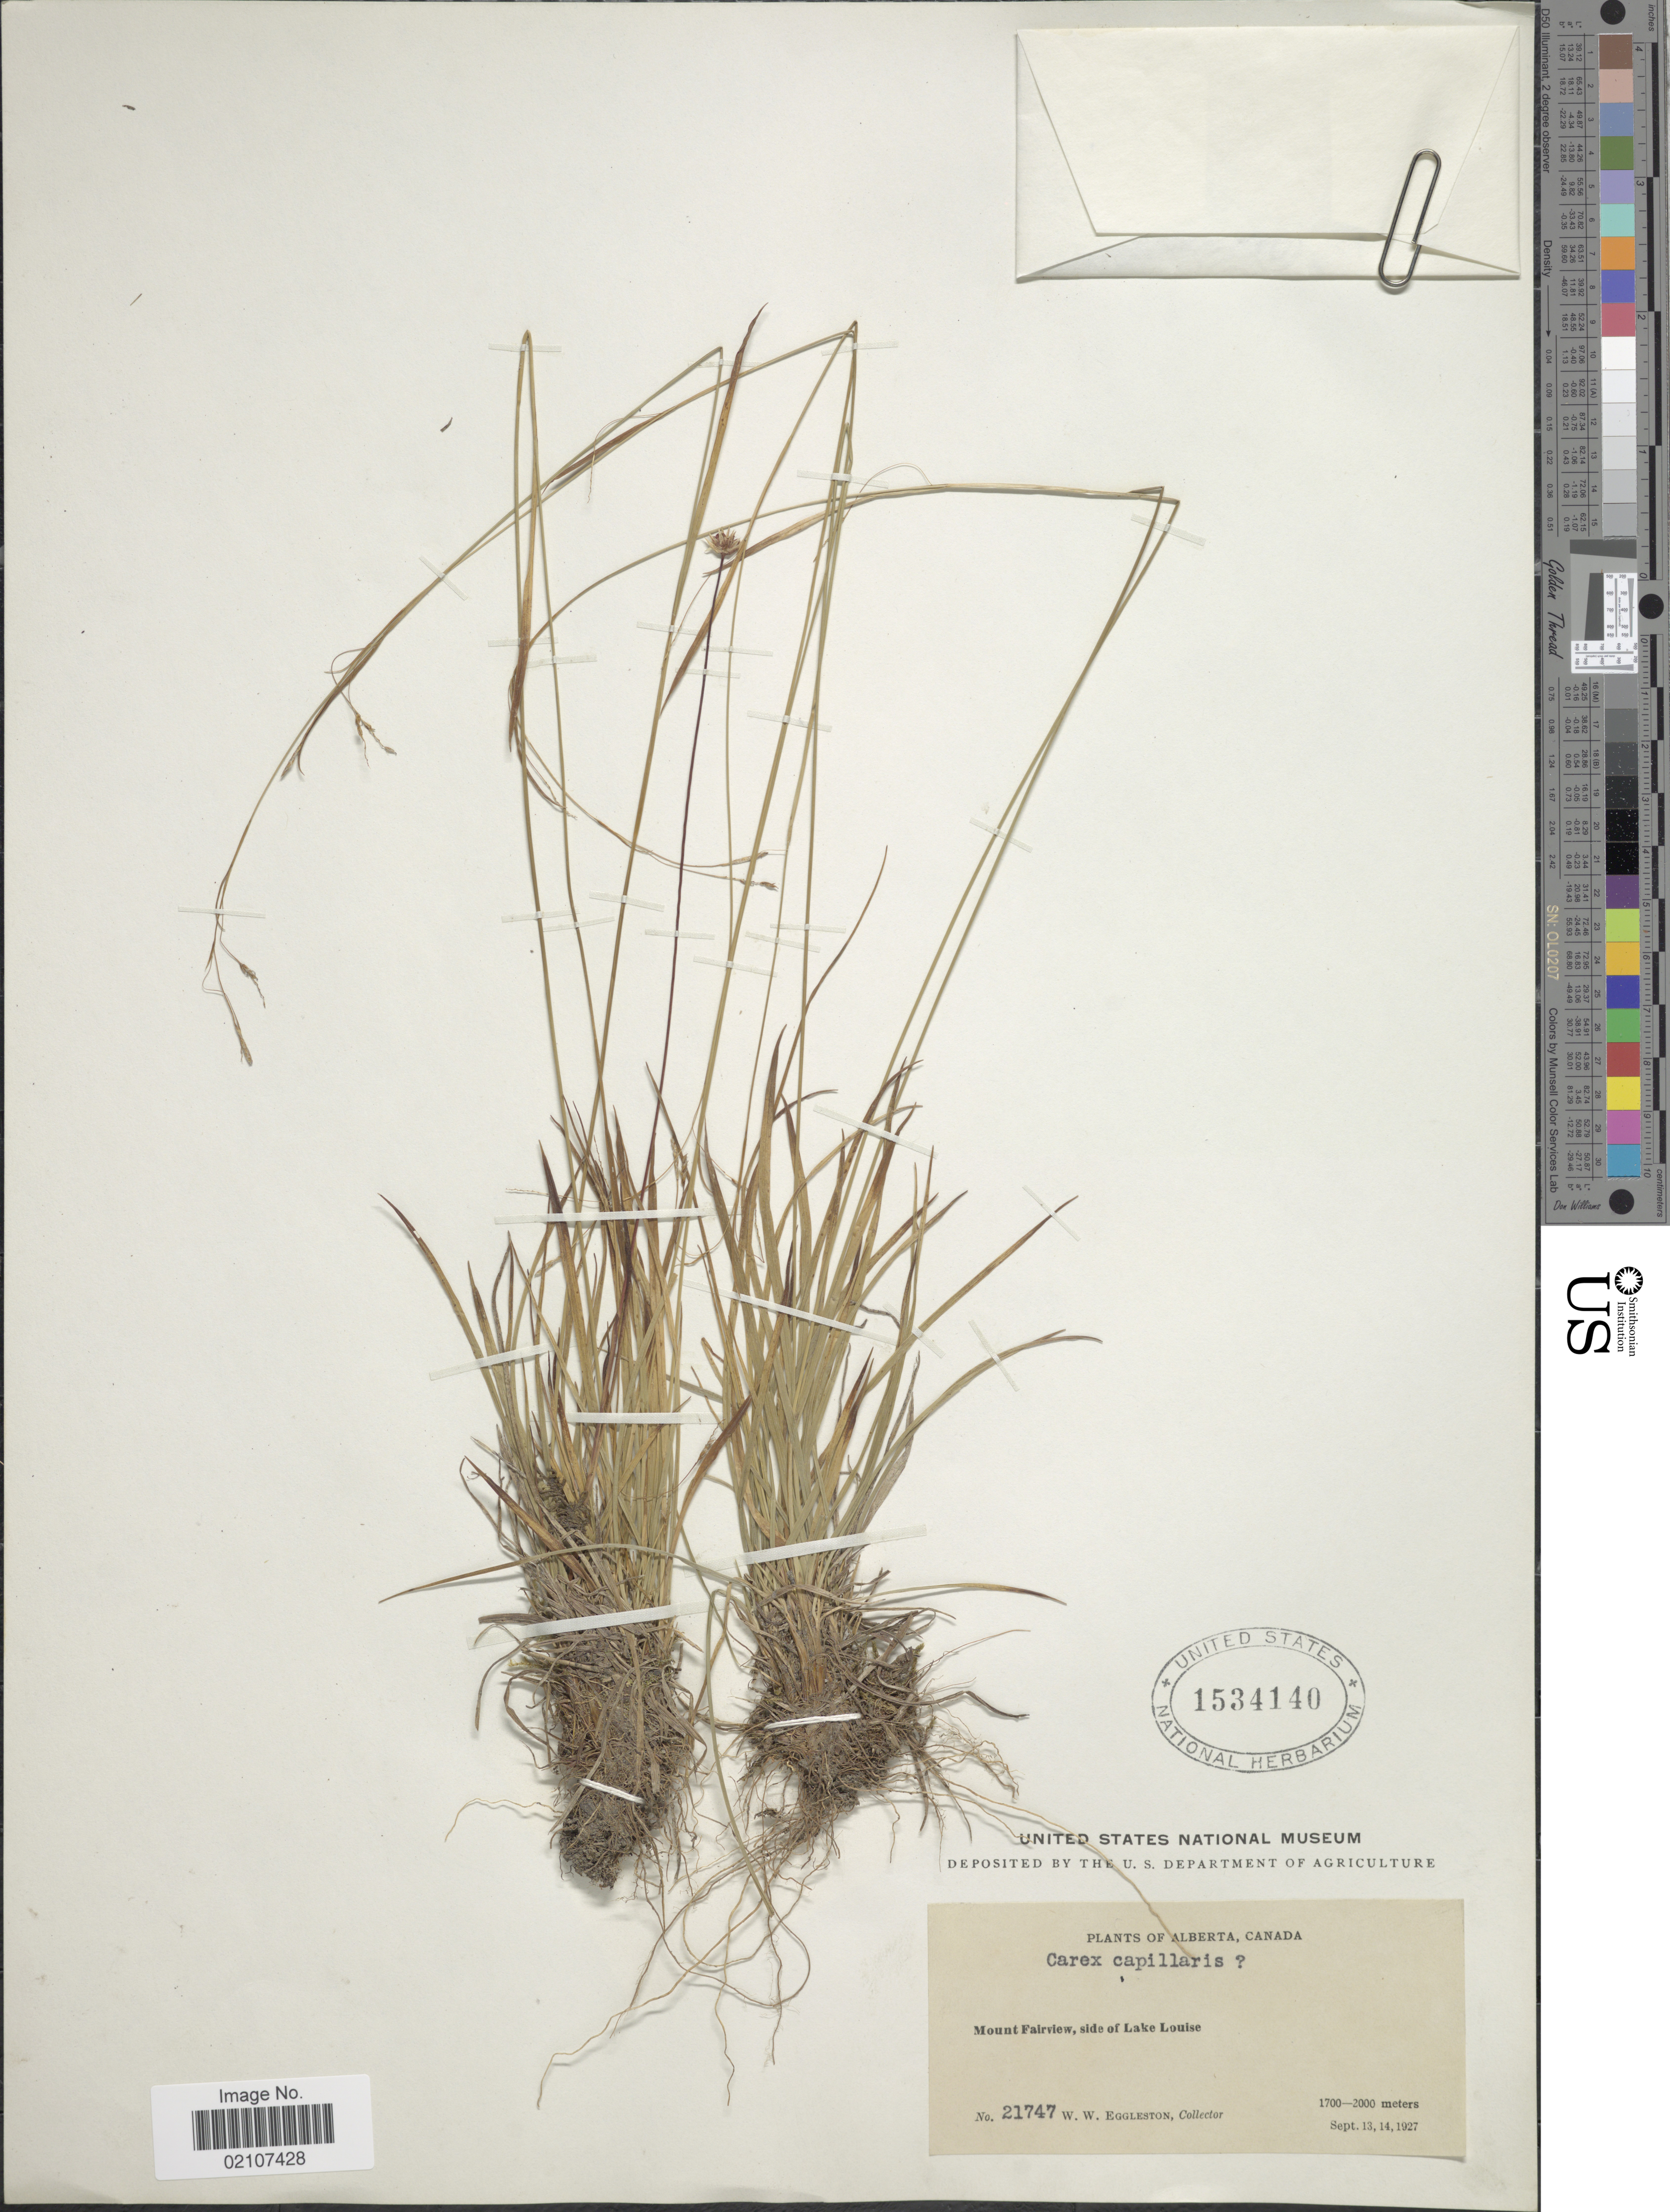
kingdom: Plantae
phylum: Tracheophyta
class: Liliopsida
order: Poales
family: Cyperaceae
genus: Carex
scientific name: Carex capillaris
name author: L.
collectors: W. W. Eggleston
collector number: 21747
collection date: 1927-09-13/1927-09-14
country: Canada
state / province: Alberta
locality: Mount Fairview, side of Lake Louise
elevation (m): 1700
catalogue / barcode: US 1534140